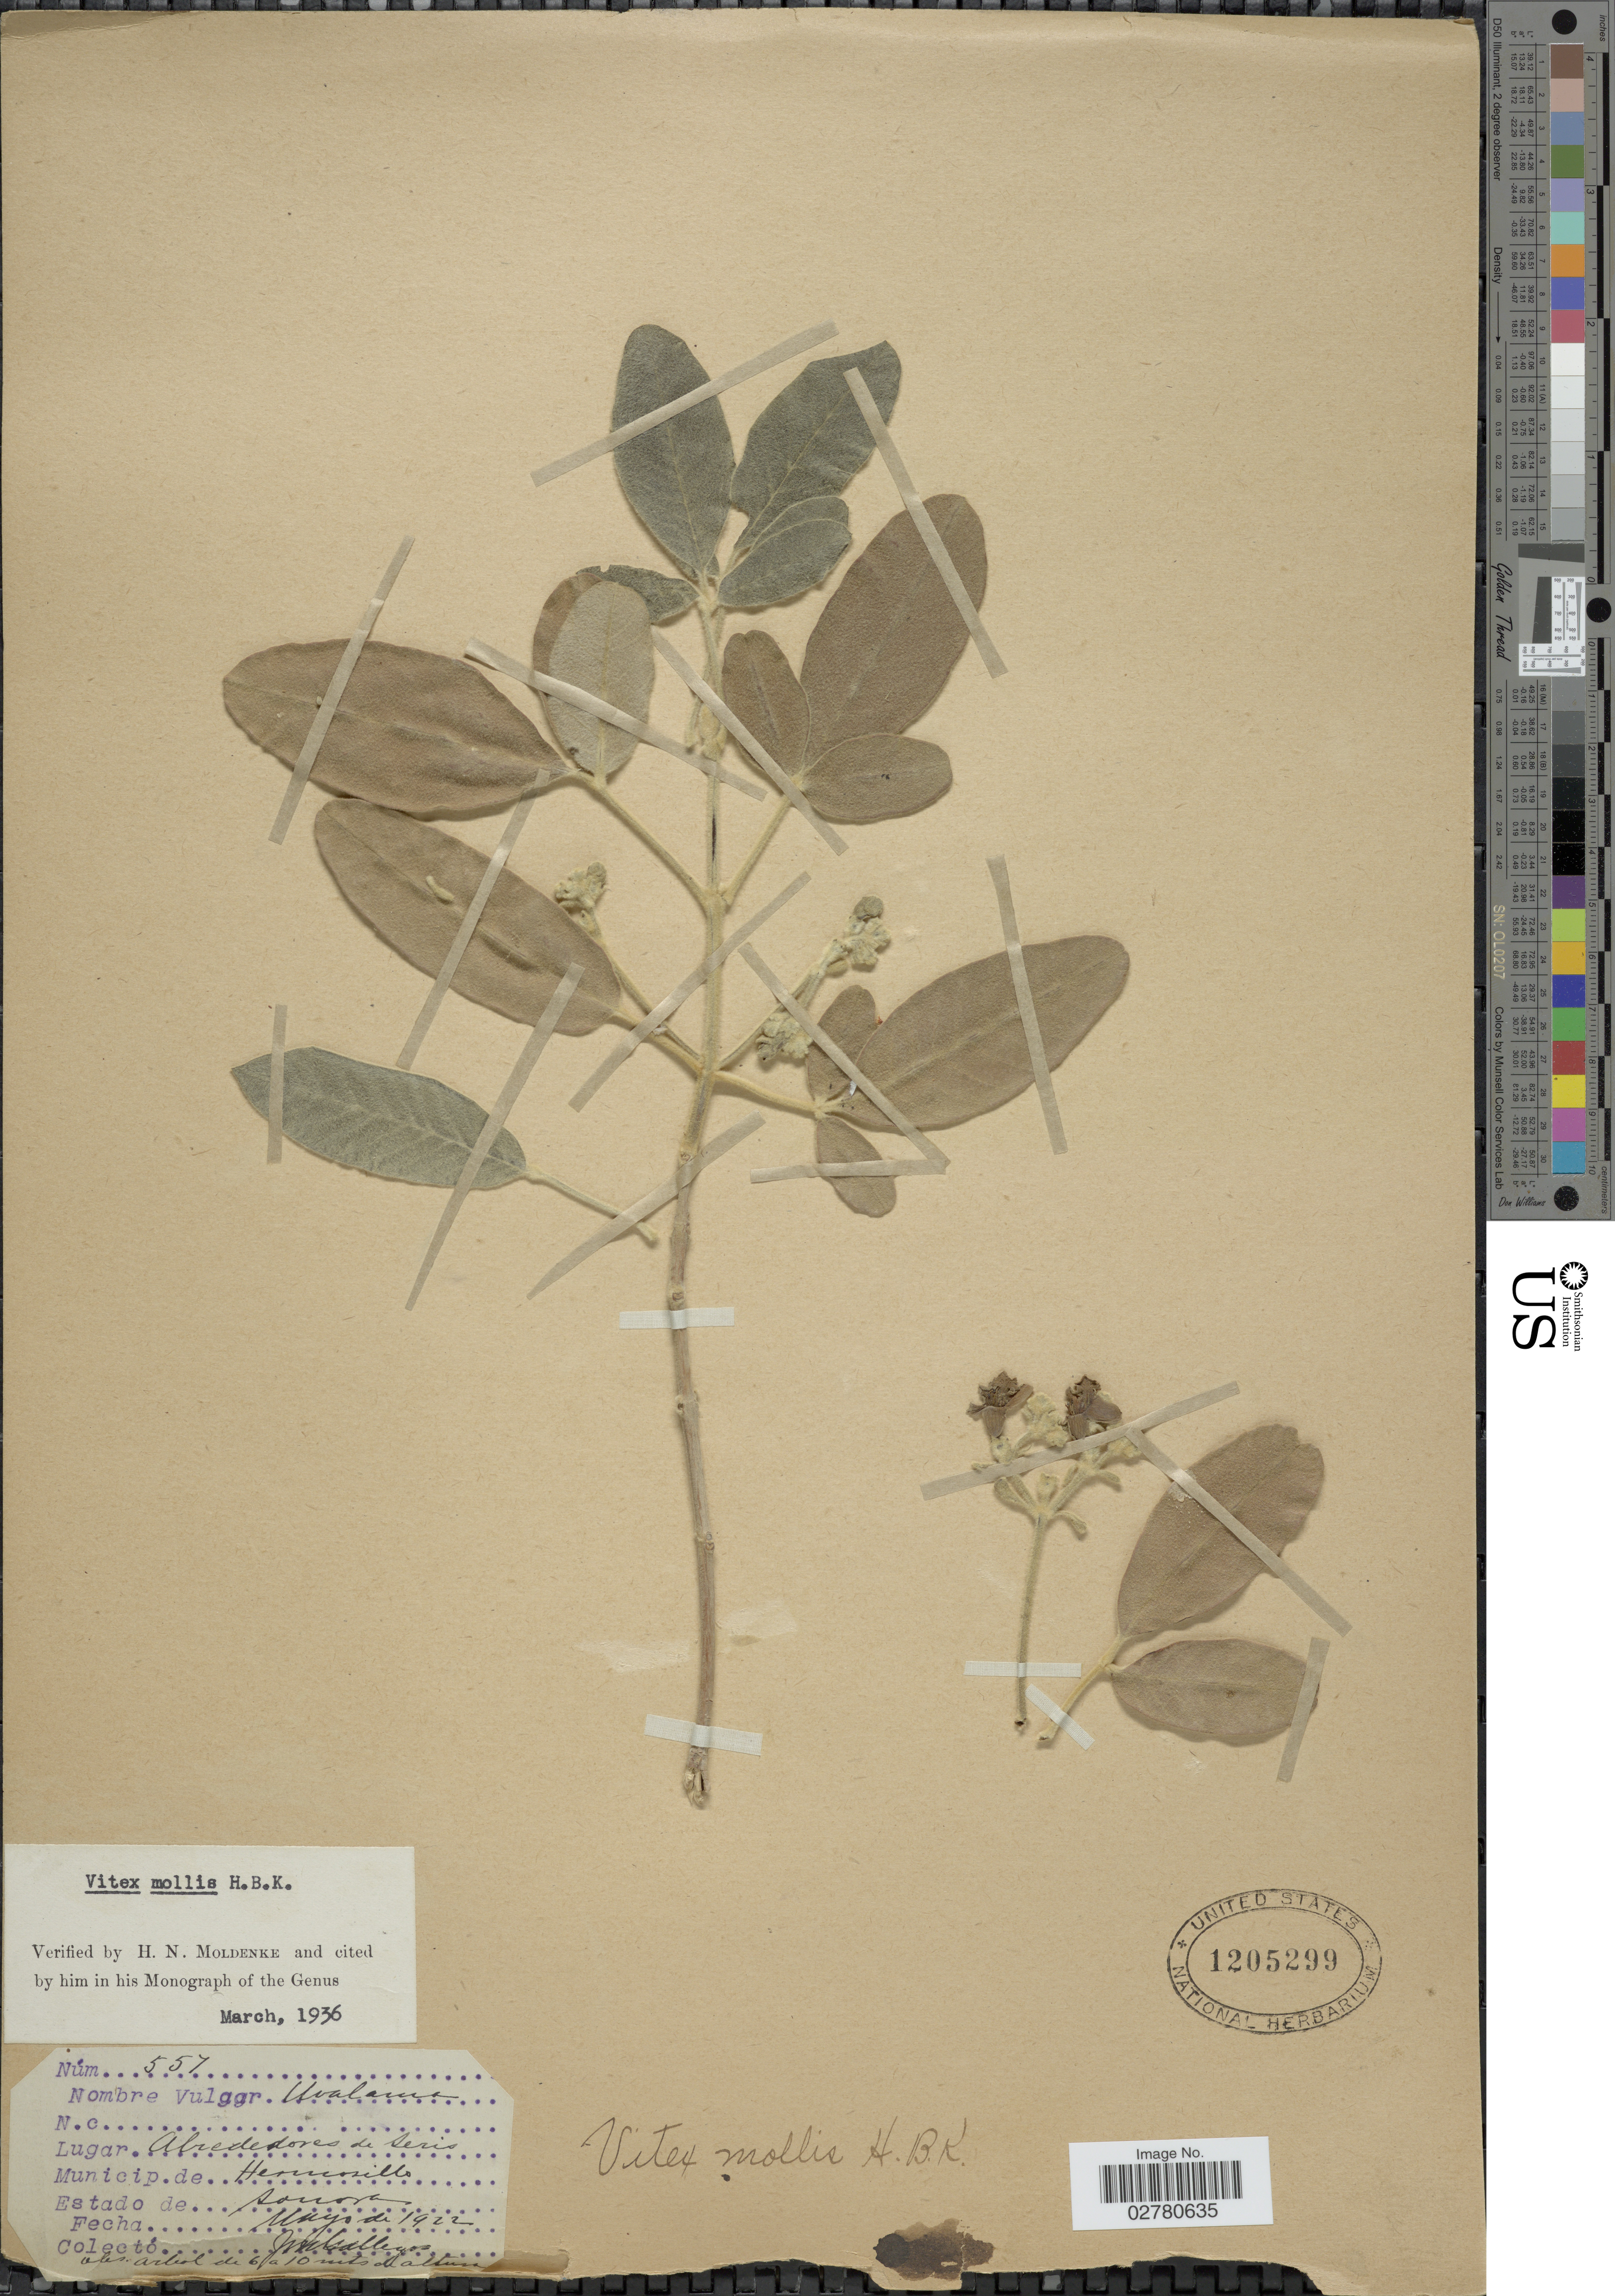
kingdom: Plantae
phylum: Tracheophyta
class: Magnoliopsida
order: Lamiales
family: Lamiaceae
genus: Vitex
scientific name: Vitex mollis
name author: Kunth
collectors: J. Gallegos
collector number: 557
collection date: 1922-05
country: Mexico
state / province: Sonora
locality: Alrededores de Seris. Municip. de Hermosillo.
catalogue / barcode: US 1205299